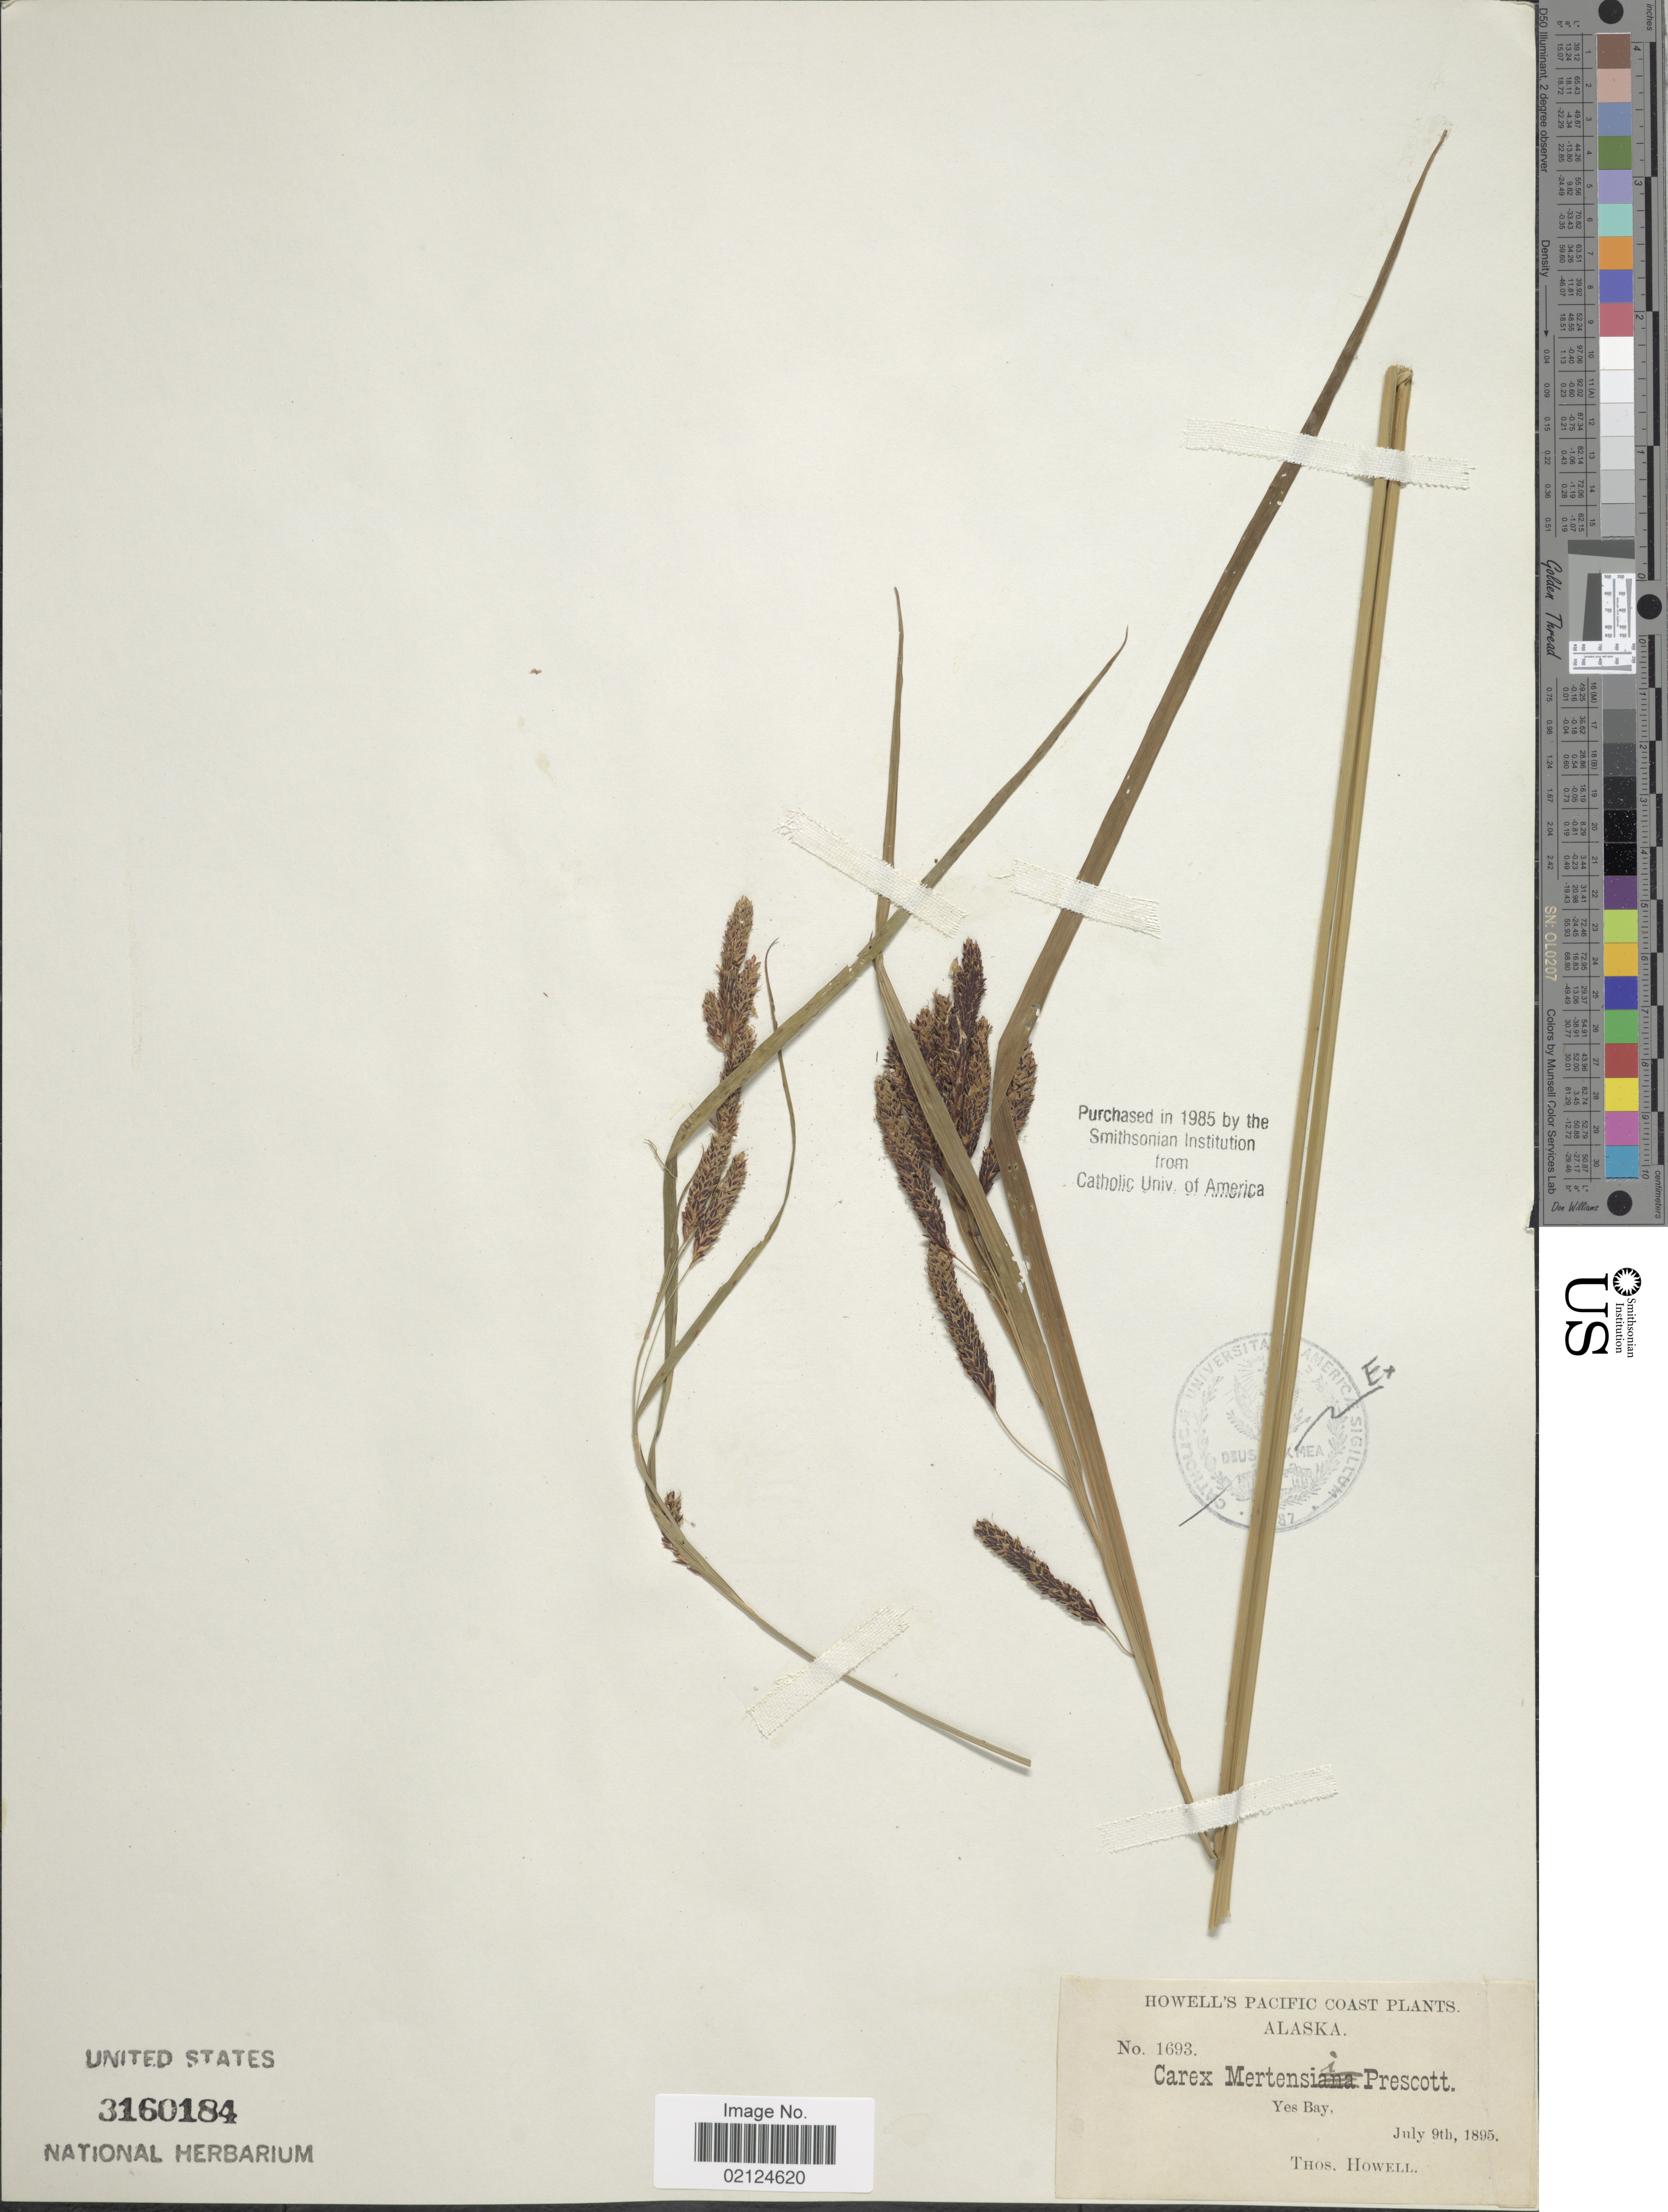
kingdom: Plantae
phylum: Tracheophyta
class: Liliopsida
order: Poales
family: Cyperaceae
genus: Carex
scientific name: Carex mertensii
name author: J.D. Prescott ex Bong.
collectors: T. Howell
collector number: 1693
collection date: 1895-07-09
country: United States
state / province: Alaska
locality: Pacific Coast, Yes Bay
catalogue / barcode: US 3160184